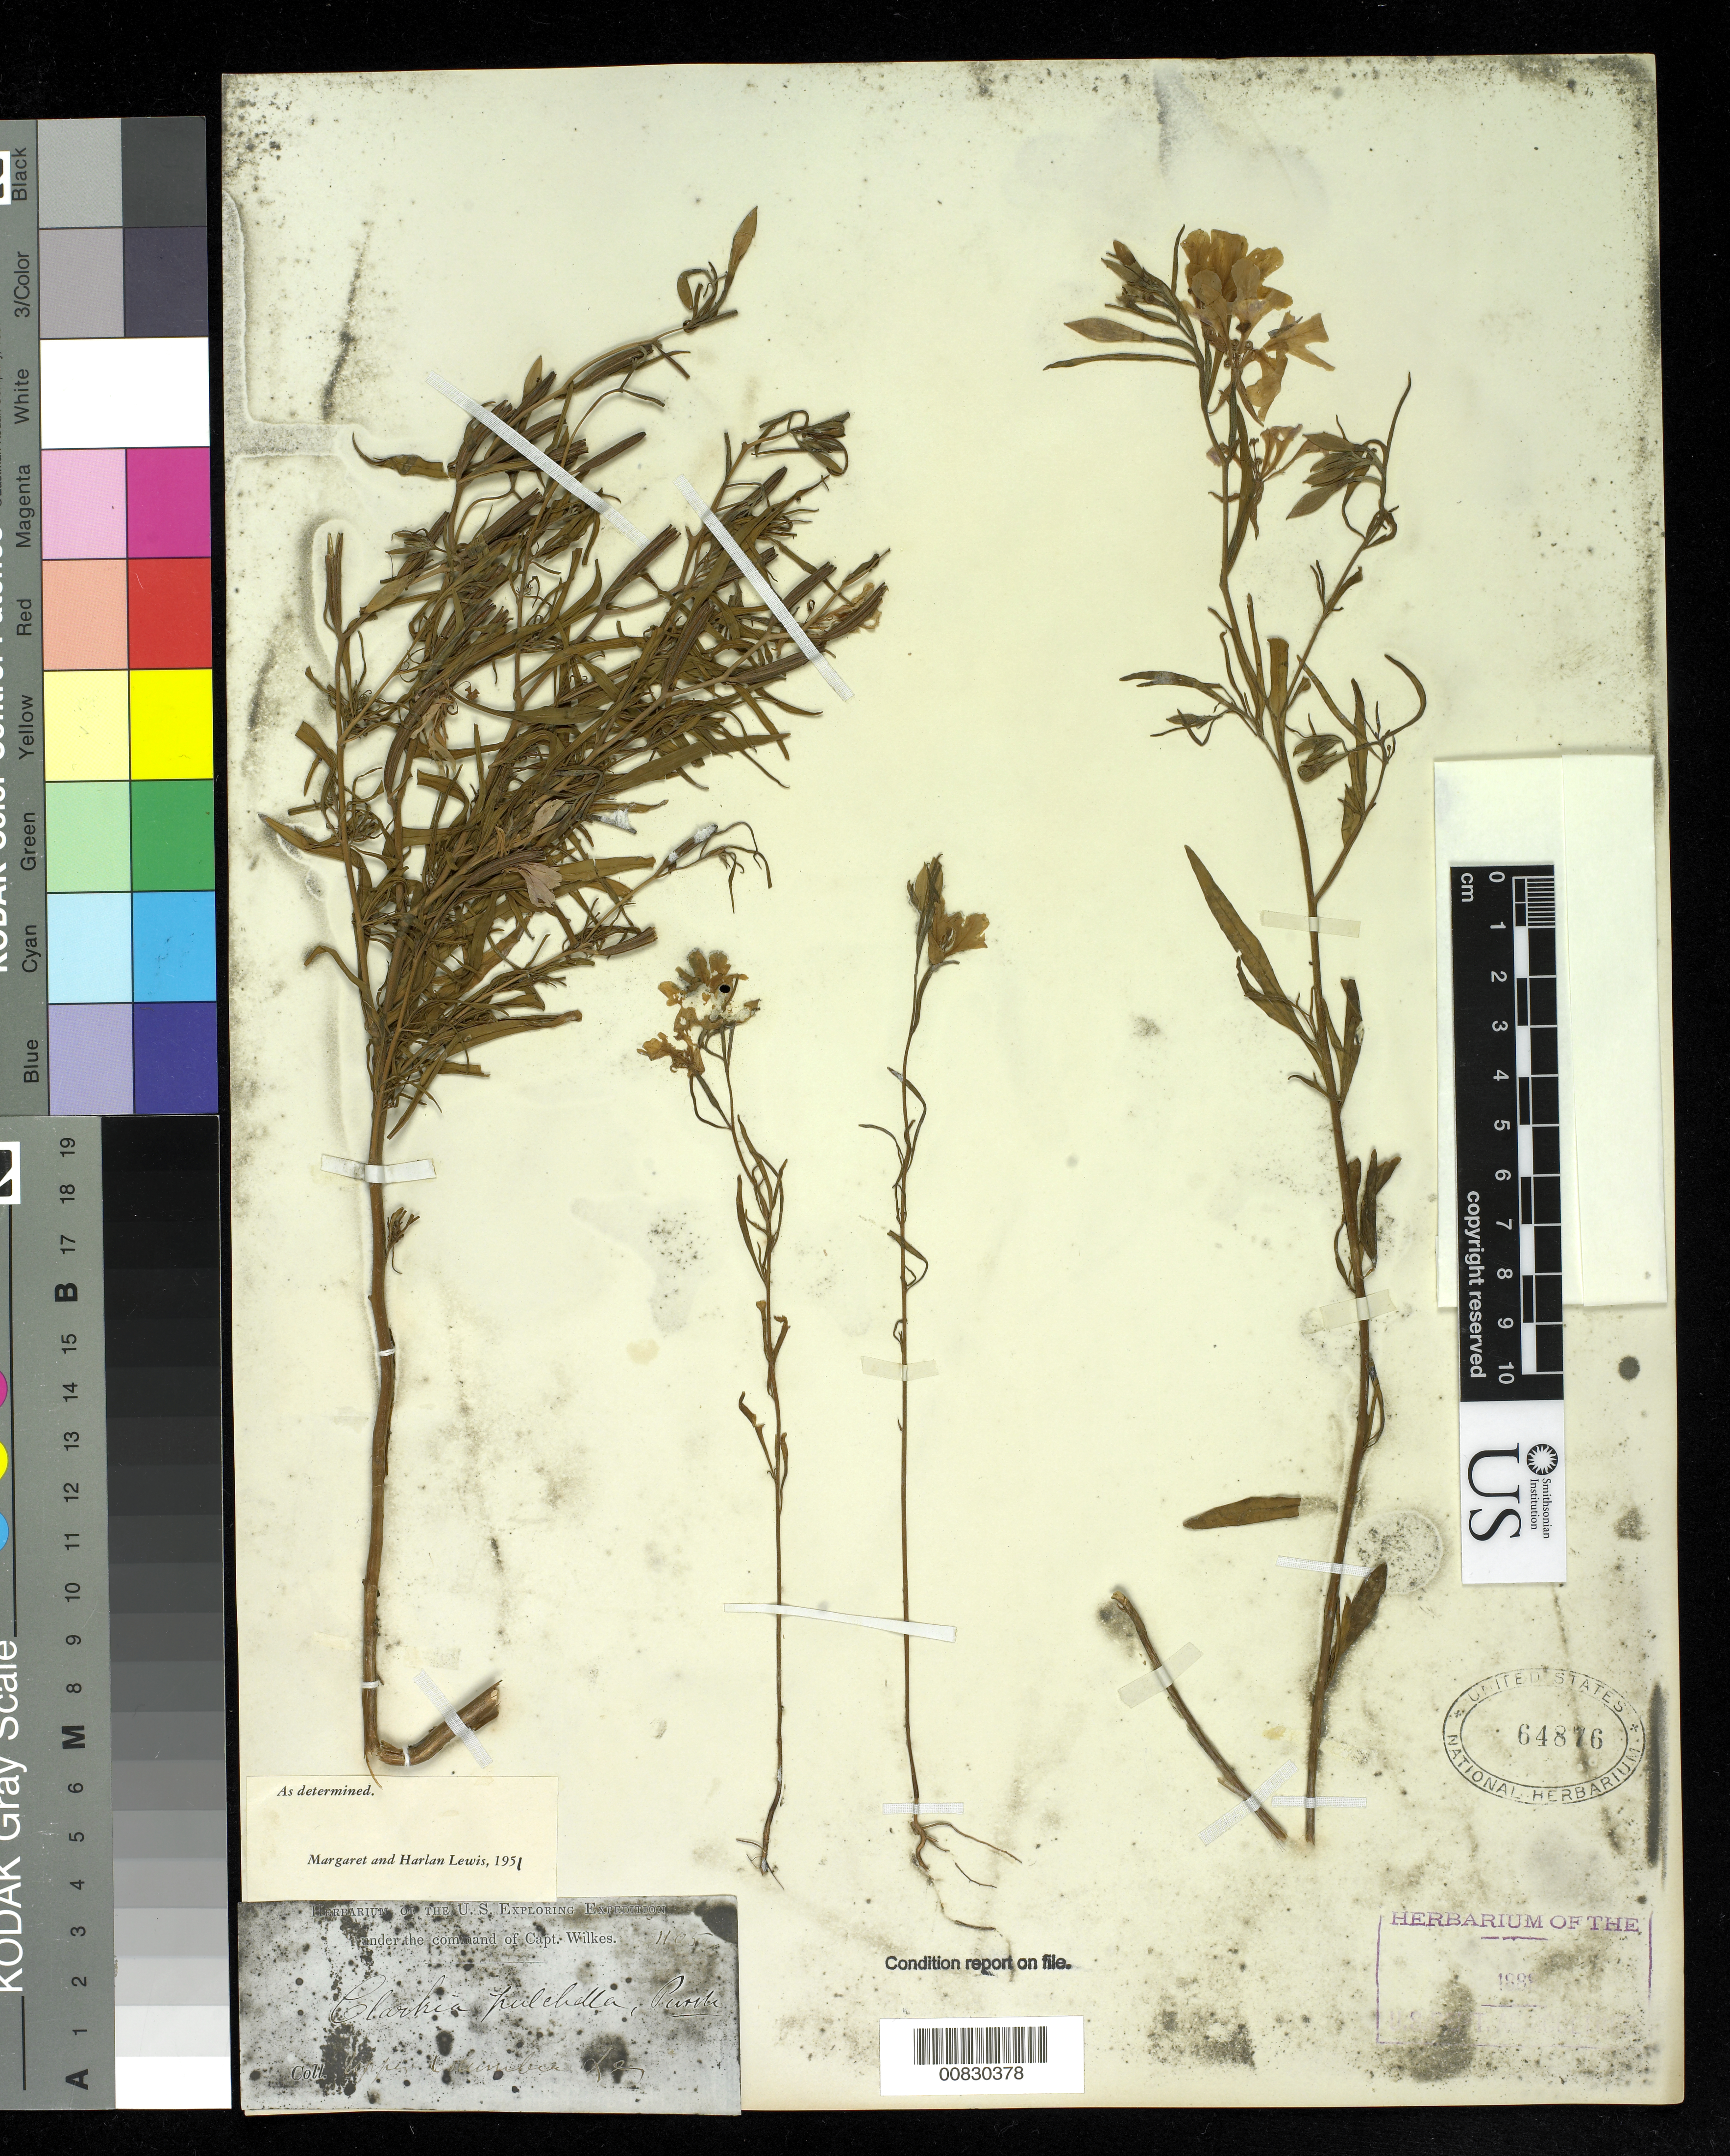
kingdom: Plantae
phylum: Tracheophyta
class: Magnoliopsida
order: Myrtales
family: Onagraceae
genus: Clarkia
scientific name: Clarkia pulchella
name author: Pursh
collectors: Wilkes Explor. Exped.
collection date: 1838/1842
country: United States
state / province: Washington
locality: Upper Columbia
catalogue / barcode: US 64876